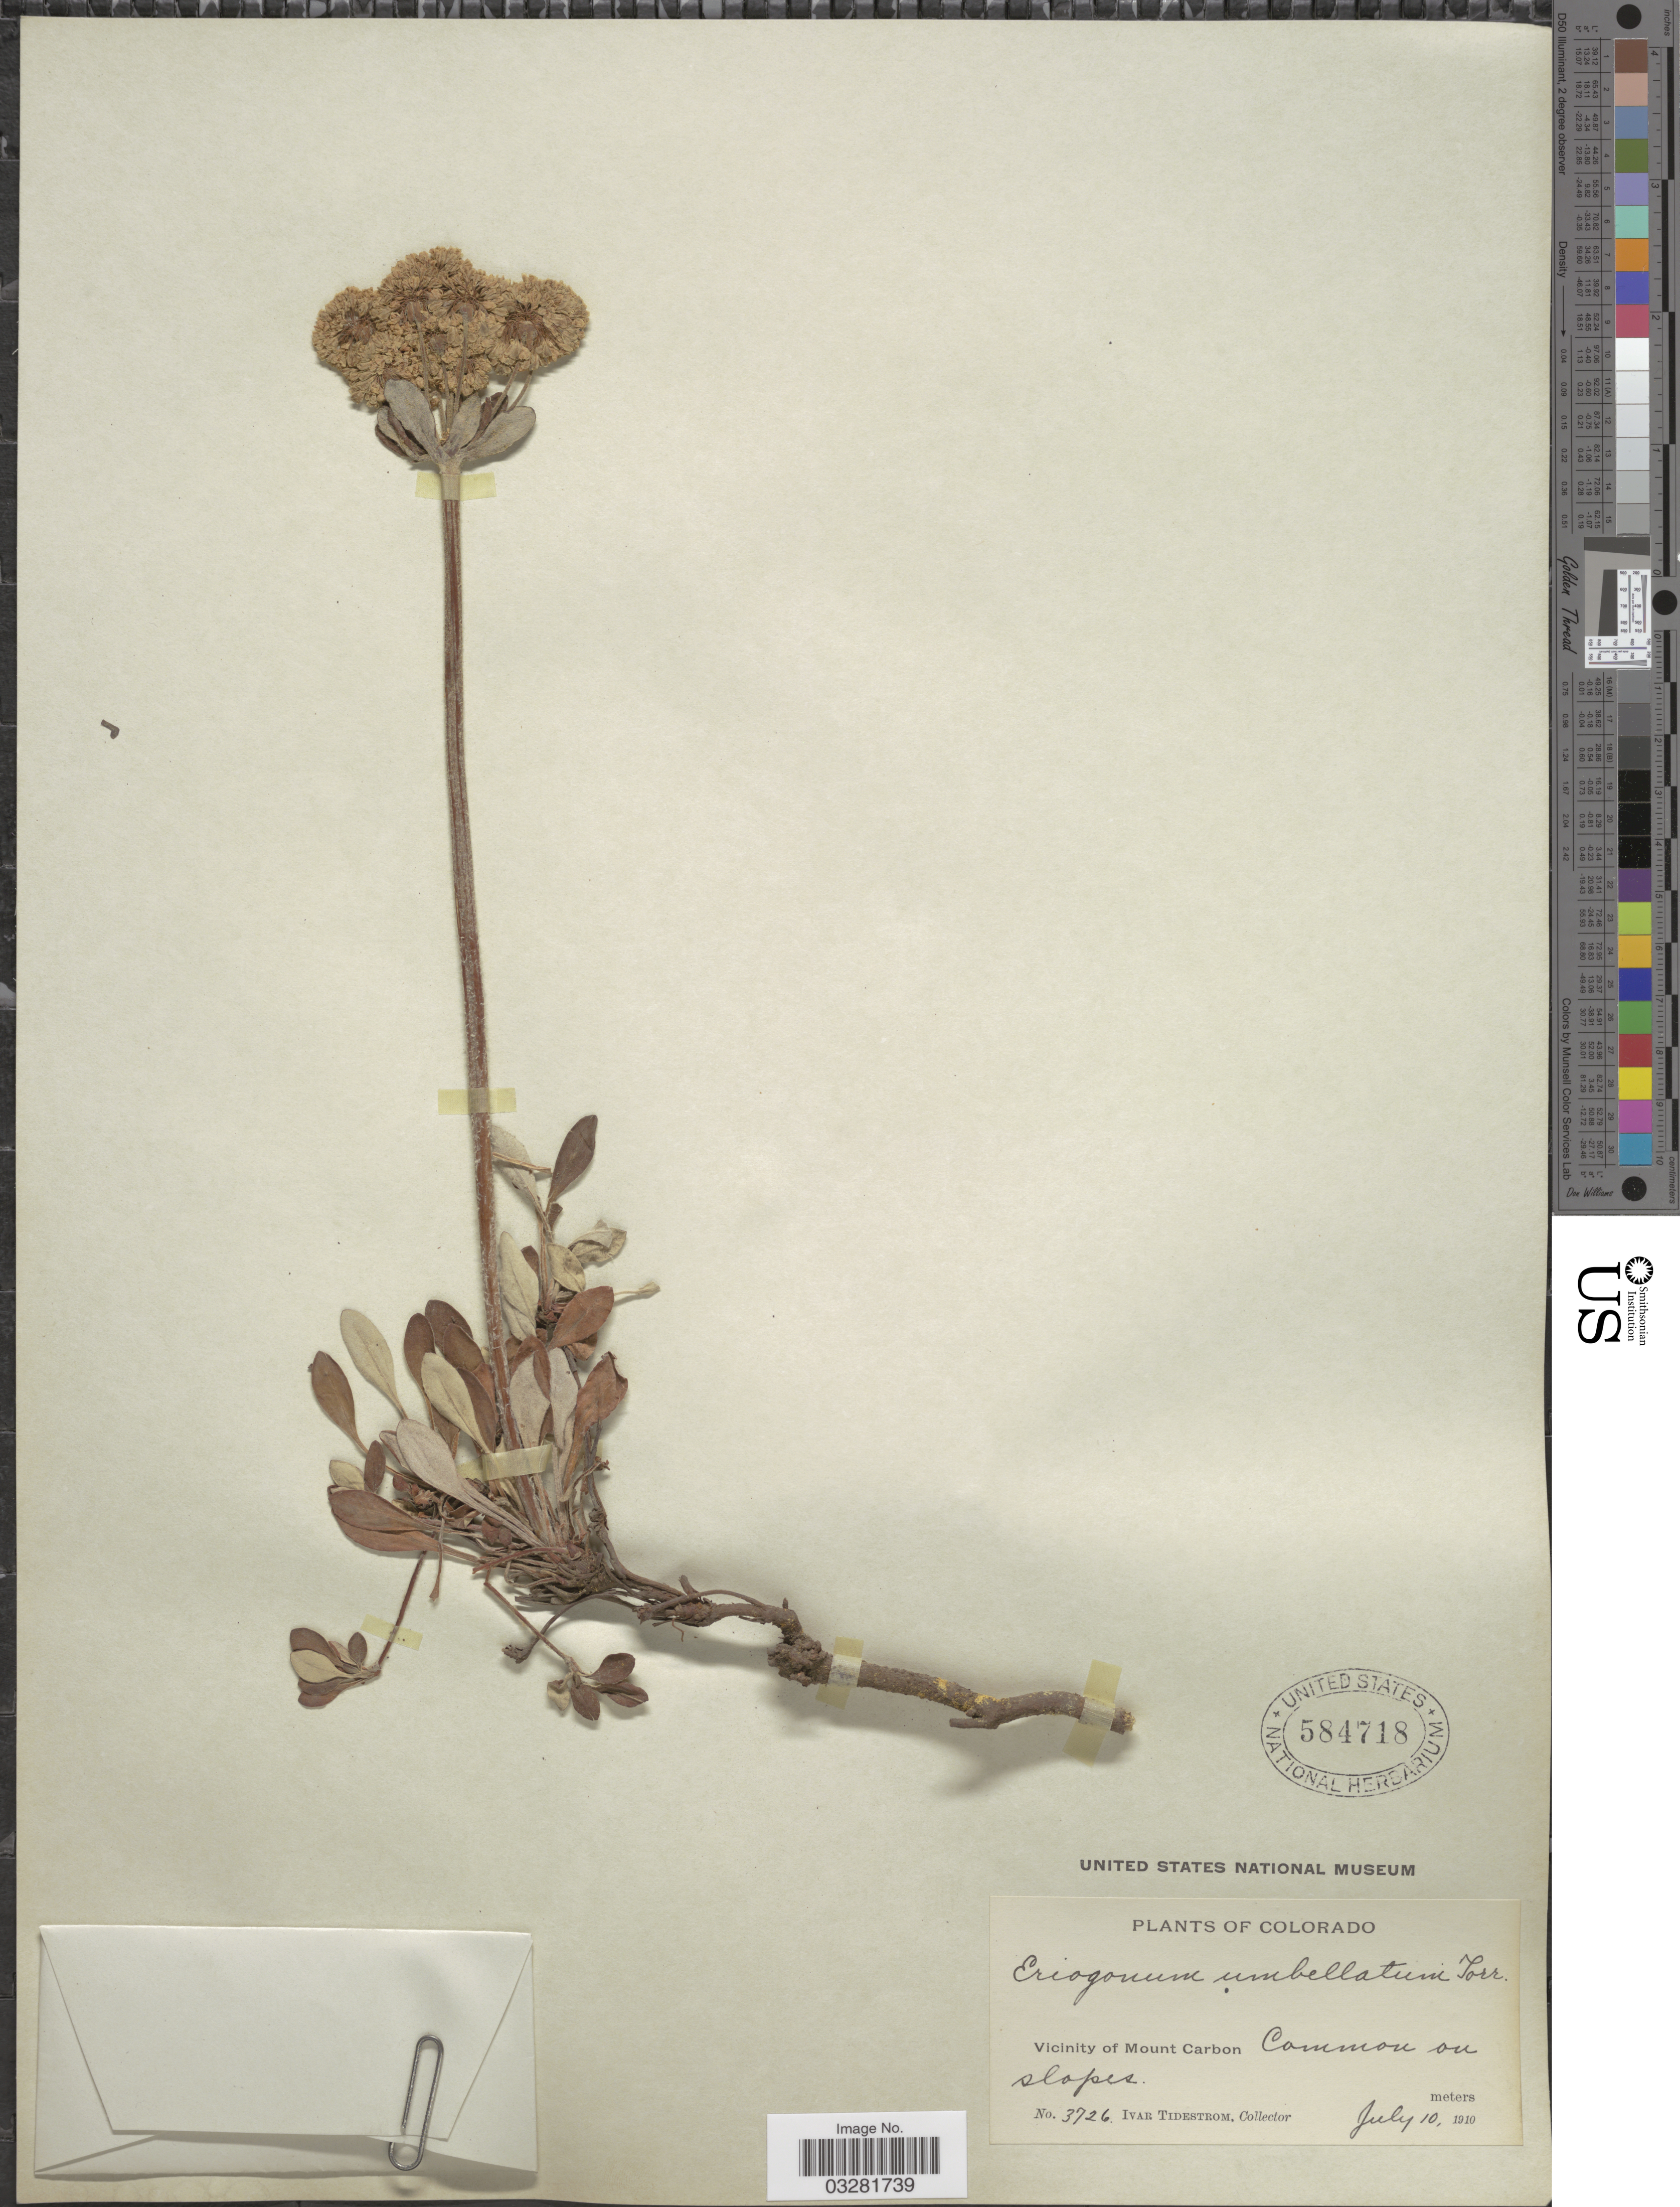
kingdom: Plantae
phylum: Tracheophyta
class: Magnoliopsida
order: Caryophyllales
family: Polygonaceae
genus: Eriogonum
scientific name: Eriogonum umbellatum var. subalpinum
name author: M.E. Jones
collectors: I. F. Tidestrom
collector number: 3726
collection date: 1910-07-10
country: United States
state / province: Colorado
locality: Vicinity of Mount Carbon.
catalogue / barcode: US 584718